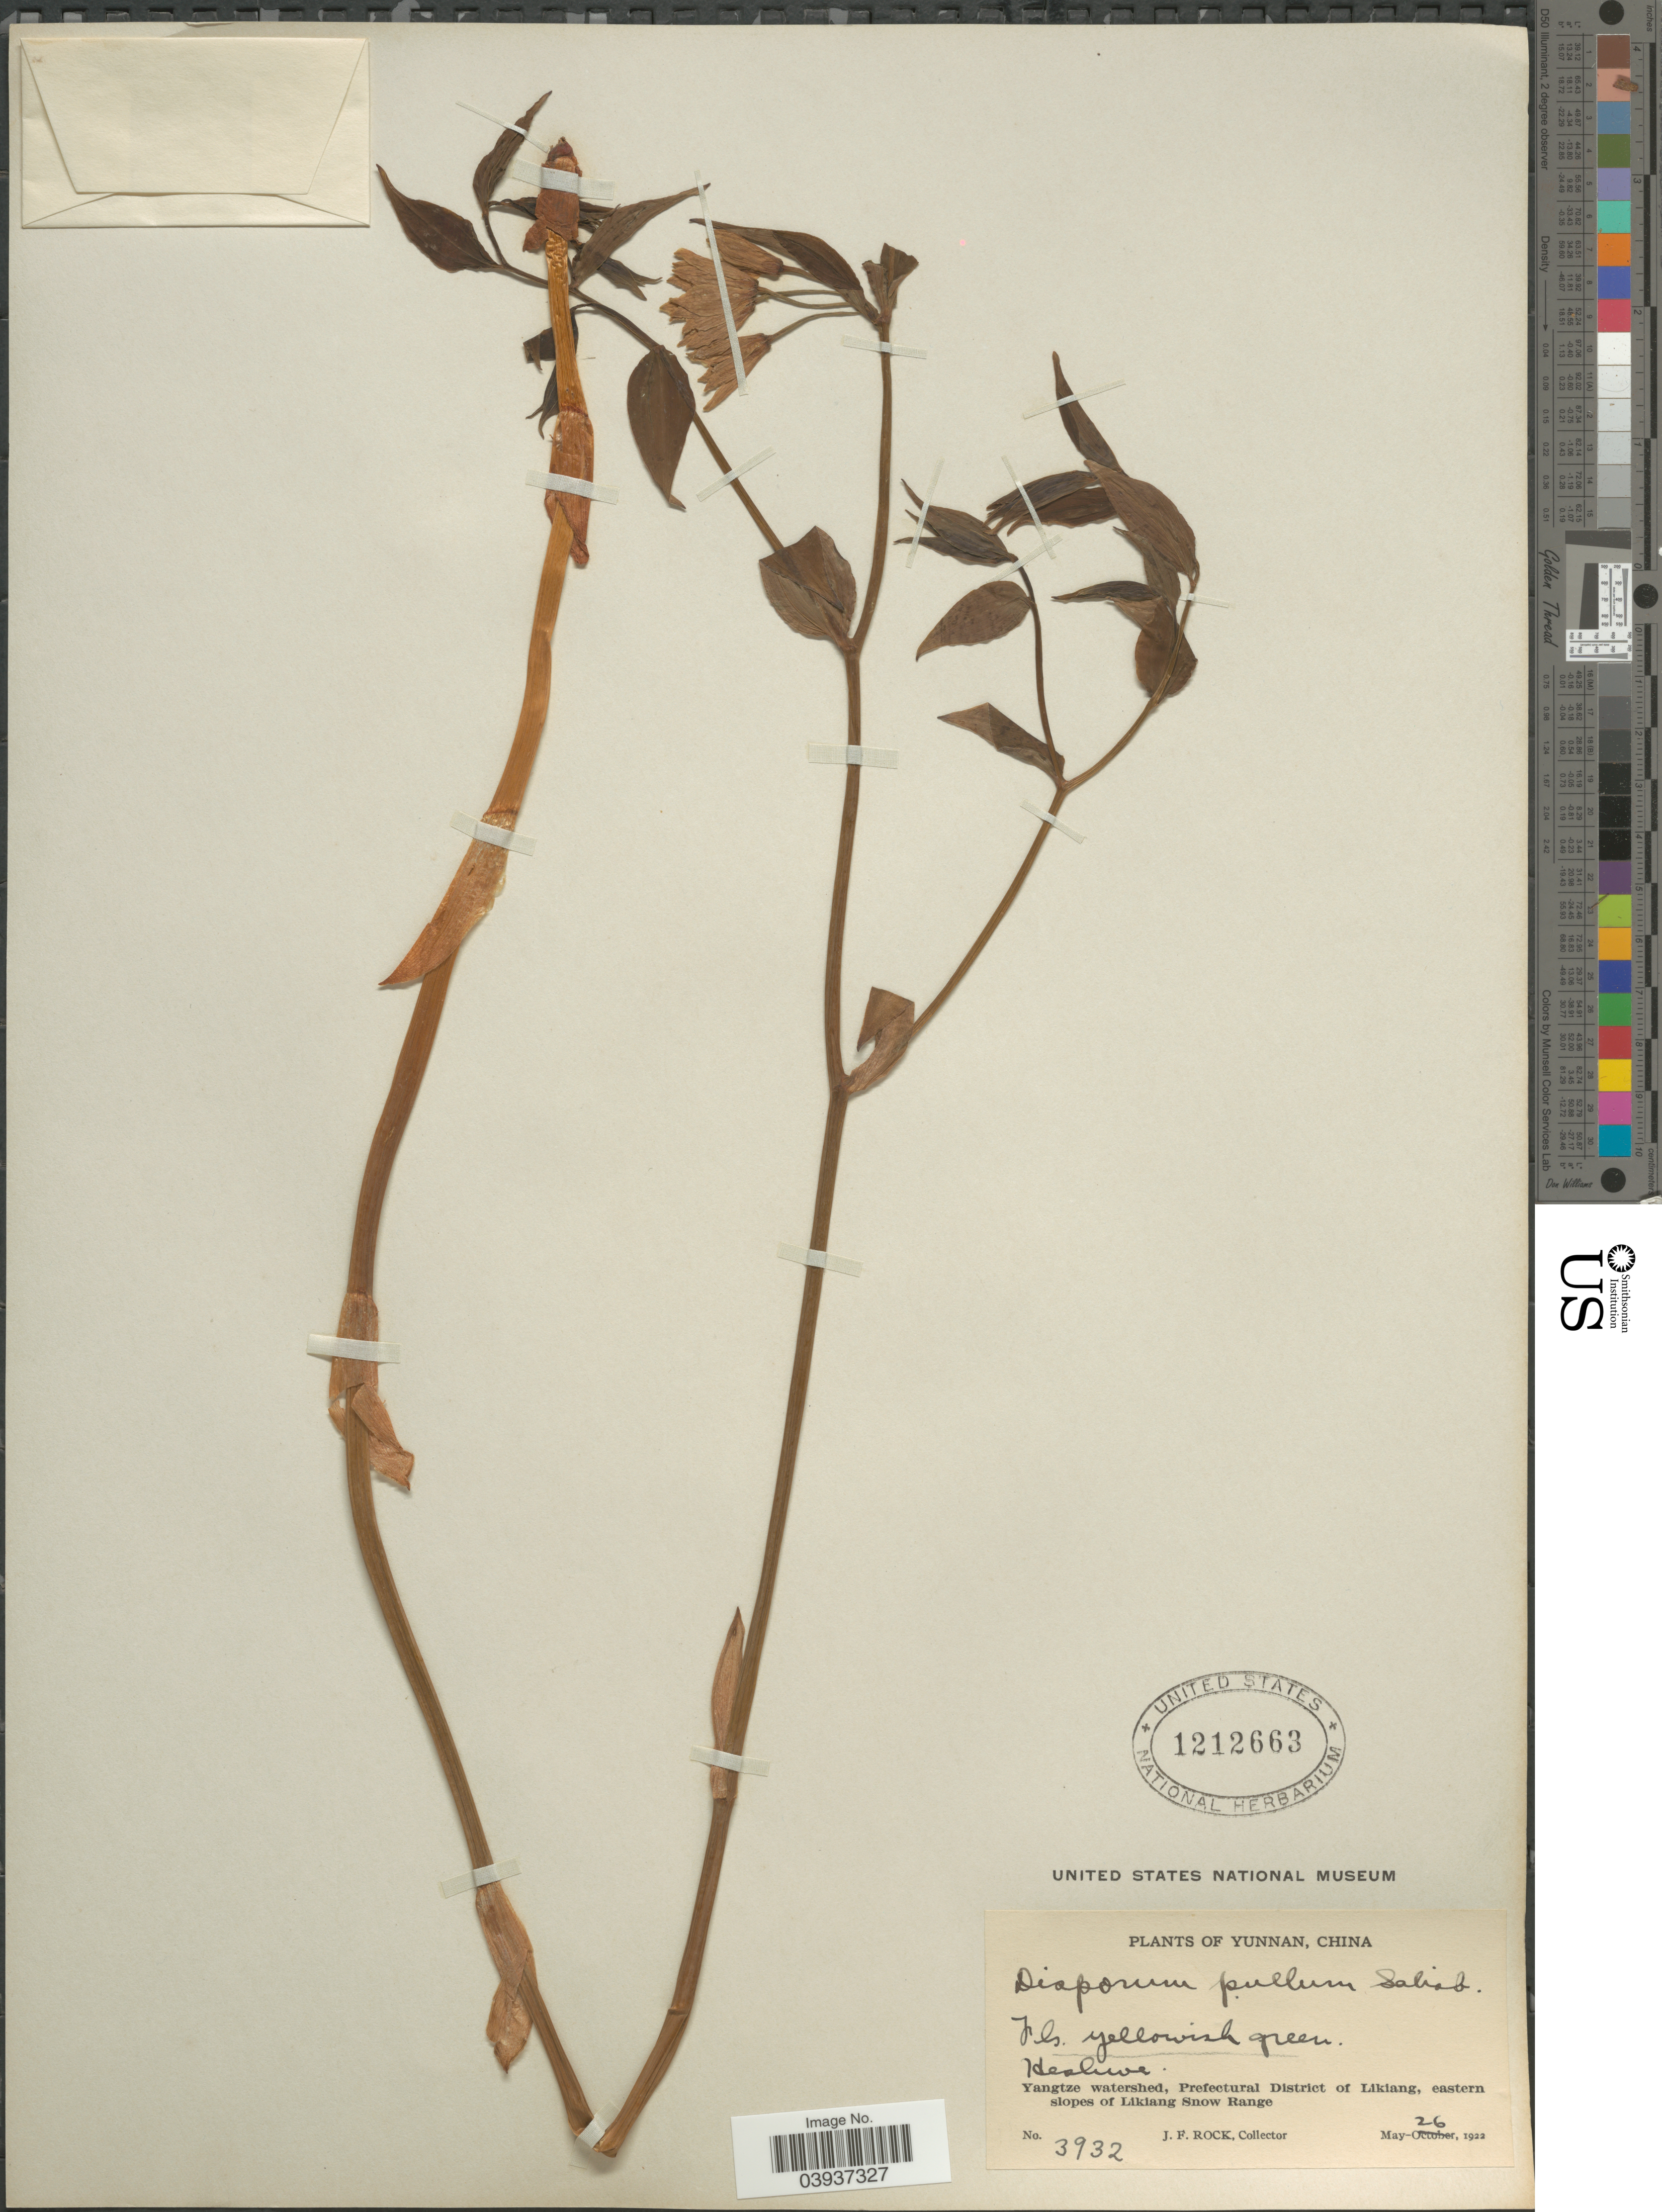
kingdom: Plantae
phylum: Tracheophyta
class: Liliopsida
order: Liliales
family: Colchicaceae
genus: Disporum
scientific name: Disporum pullum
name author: Salisb.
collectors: J. Rock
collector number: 3932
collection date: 1922-05-26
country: China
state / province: Yunnan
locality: Yangtze watershed, Prefectural District of Likiang, eastern slopes of Likiang Snow Range.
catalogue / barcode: US 1212663